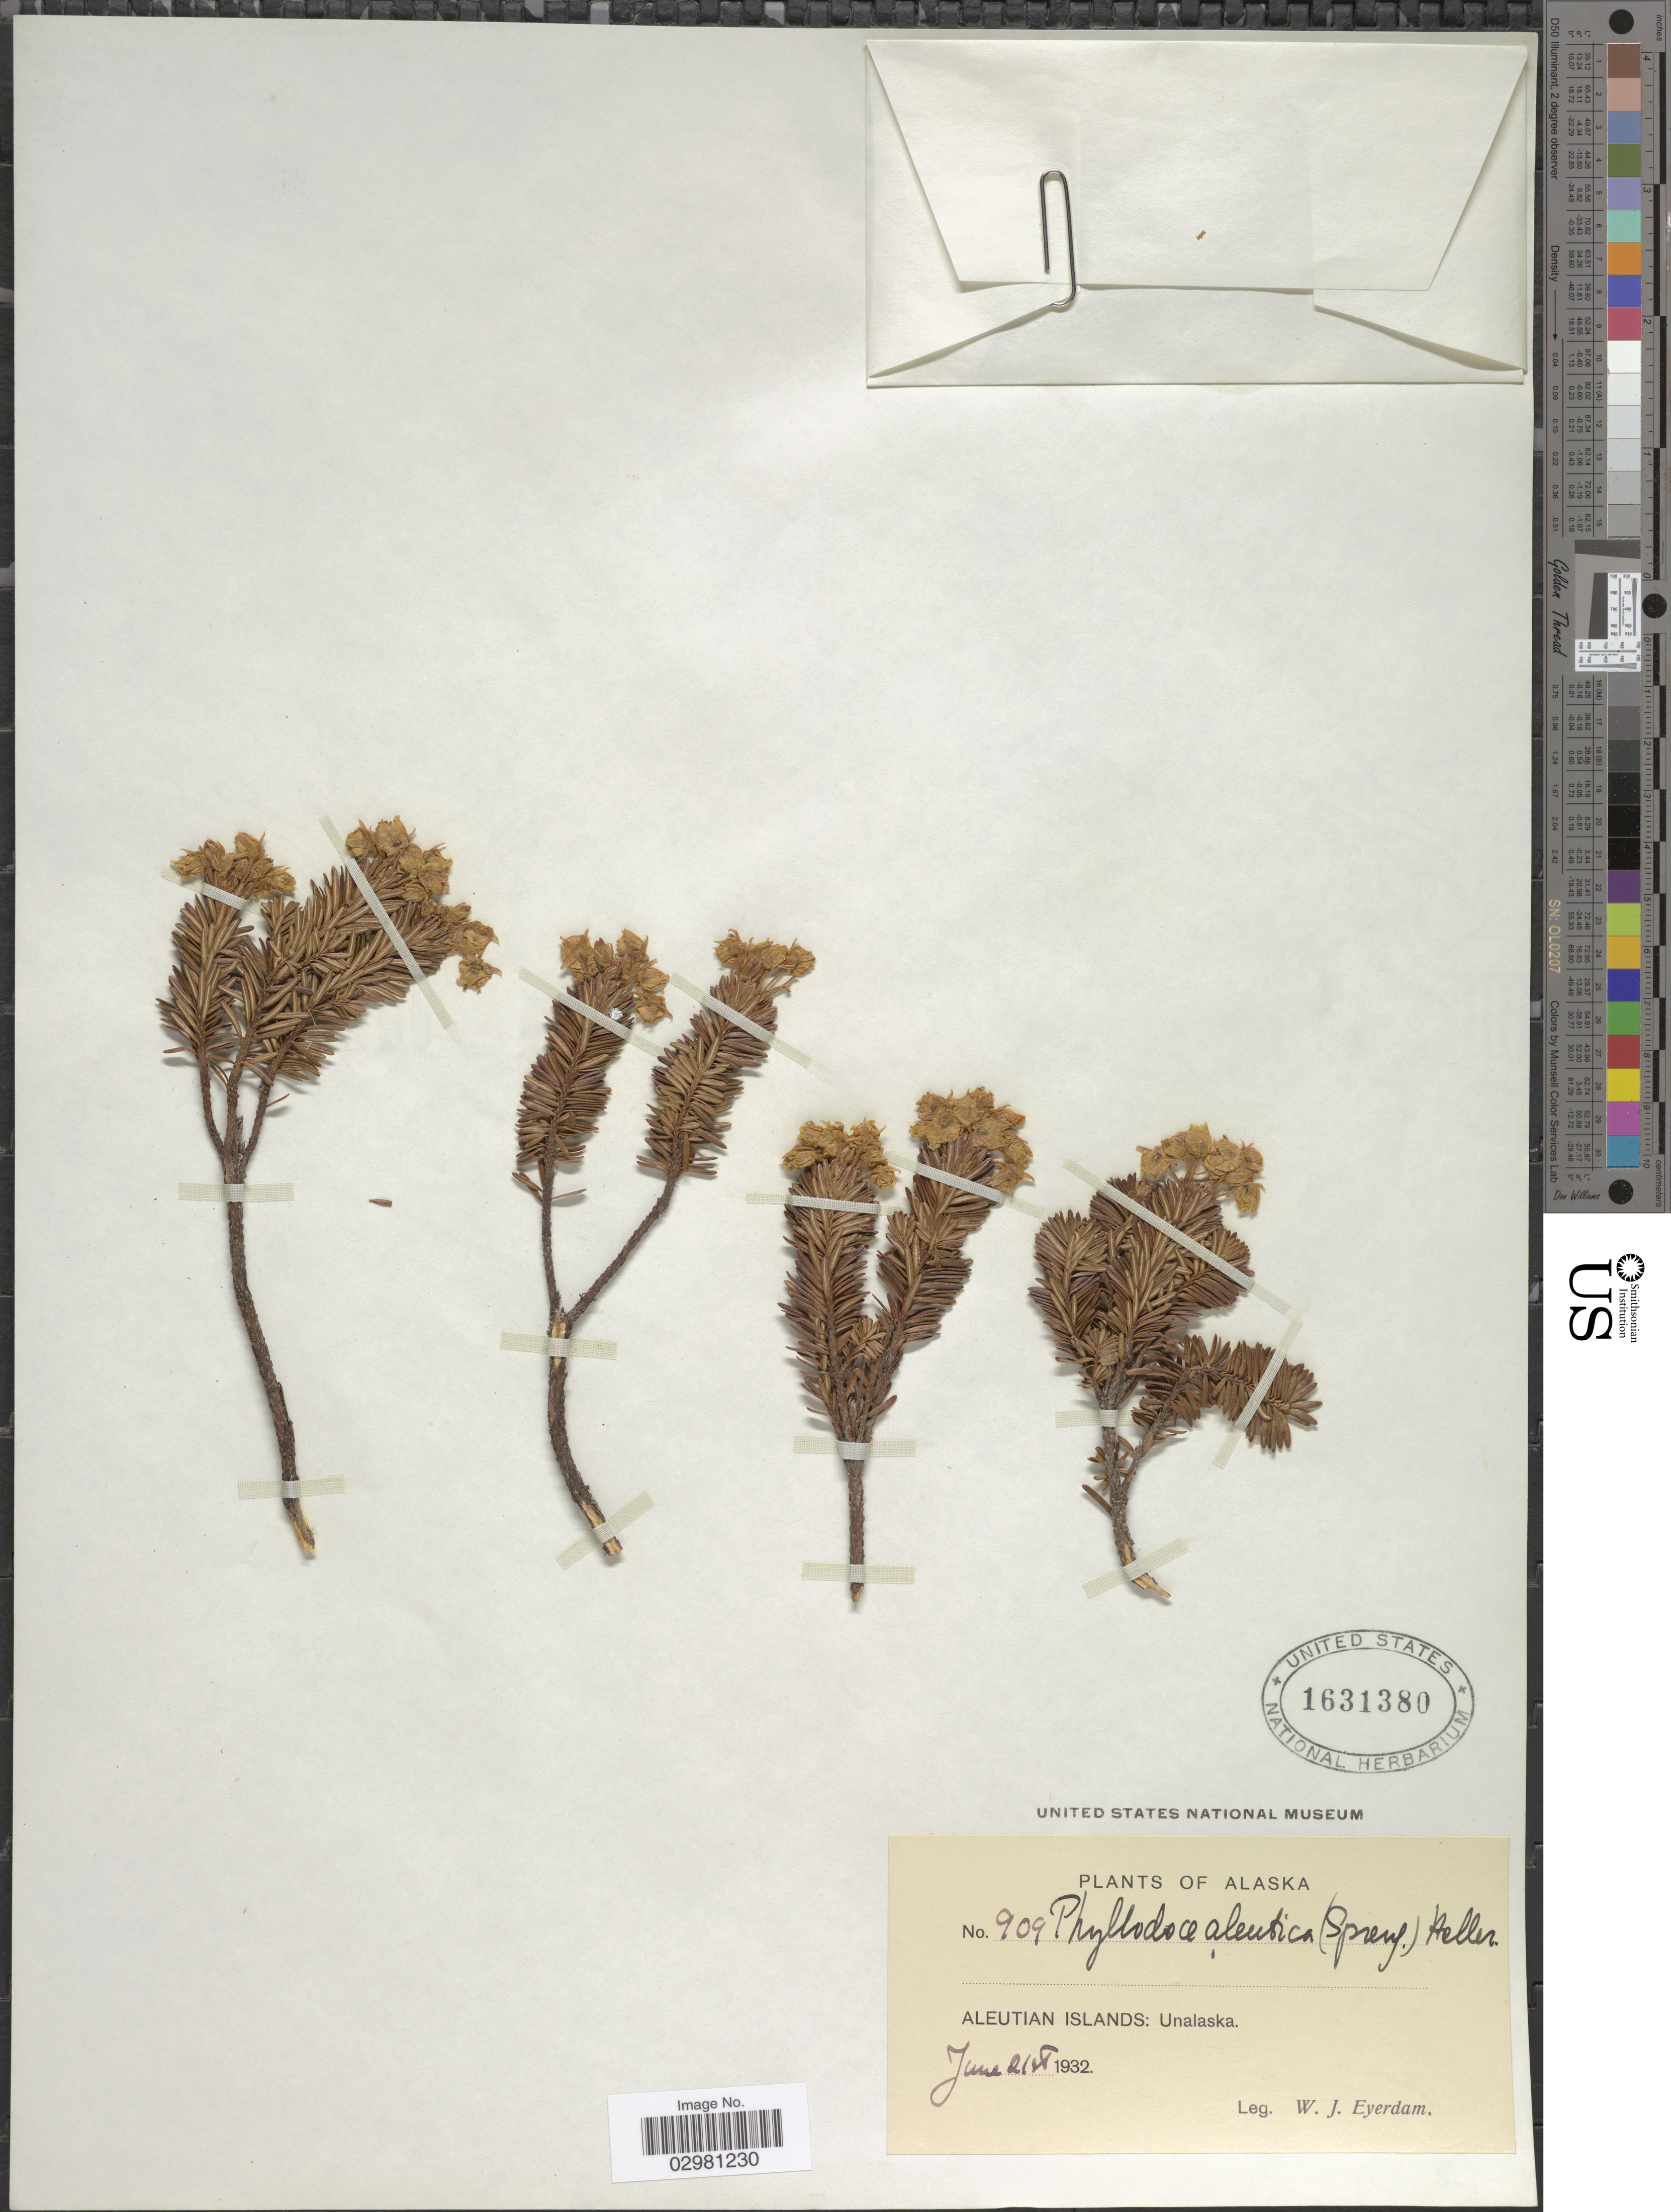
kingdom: Plantae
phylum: Tracheophyta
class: Magnoliopsida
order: Ericales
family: Ericaceae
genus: Phyllodoce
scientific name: Phyllodoce aleutica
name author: (Spreng.) A. Heller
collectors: W. J. Eyerdam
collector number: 909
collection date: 1932-06-21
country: United States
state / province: Alaska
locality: Aleutian Islands: Unalaska.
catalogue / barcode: US 1631380